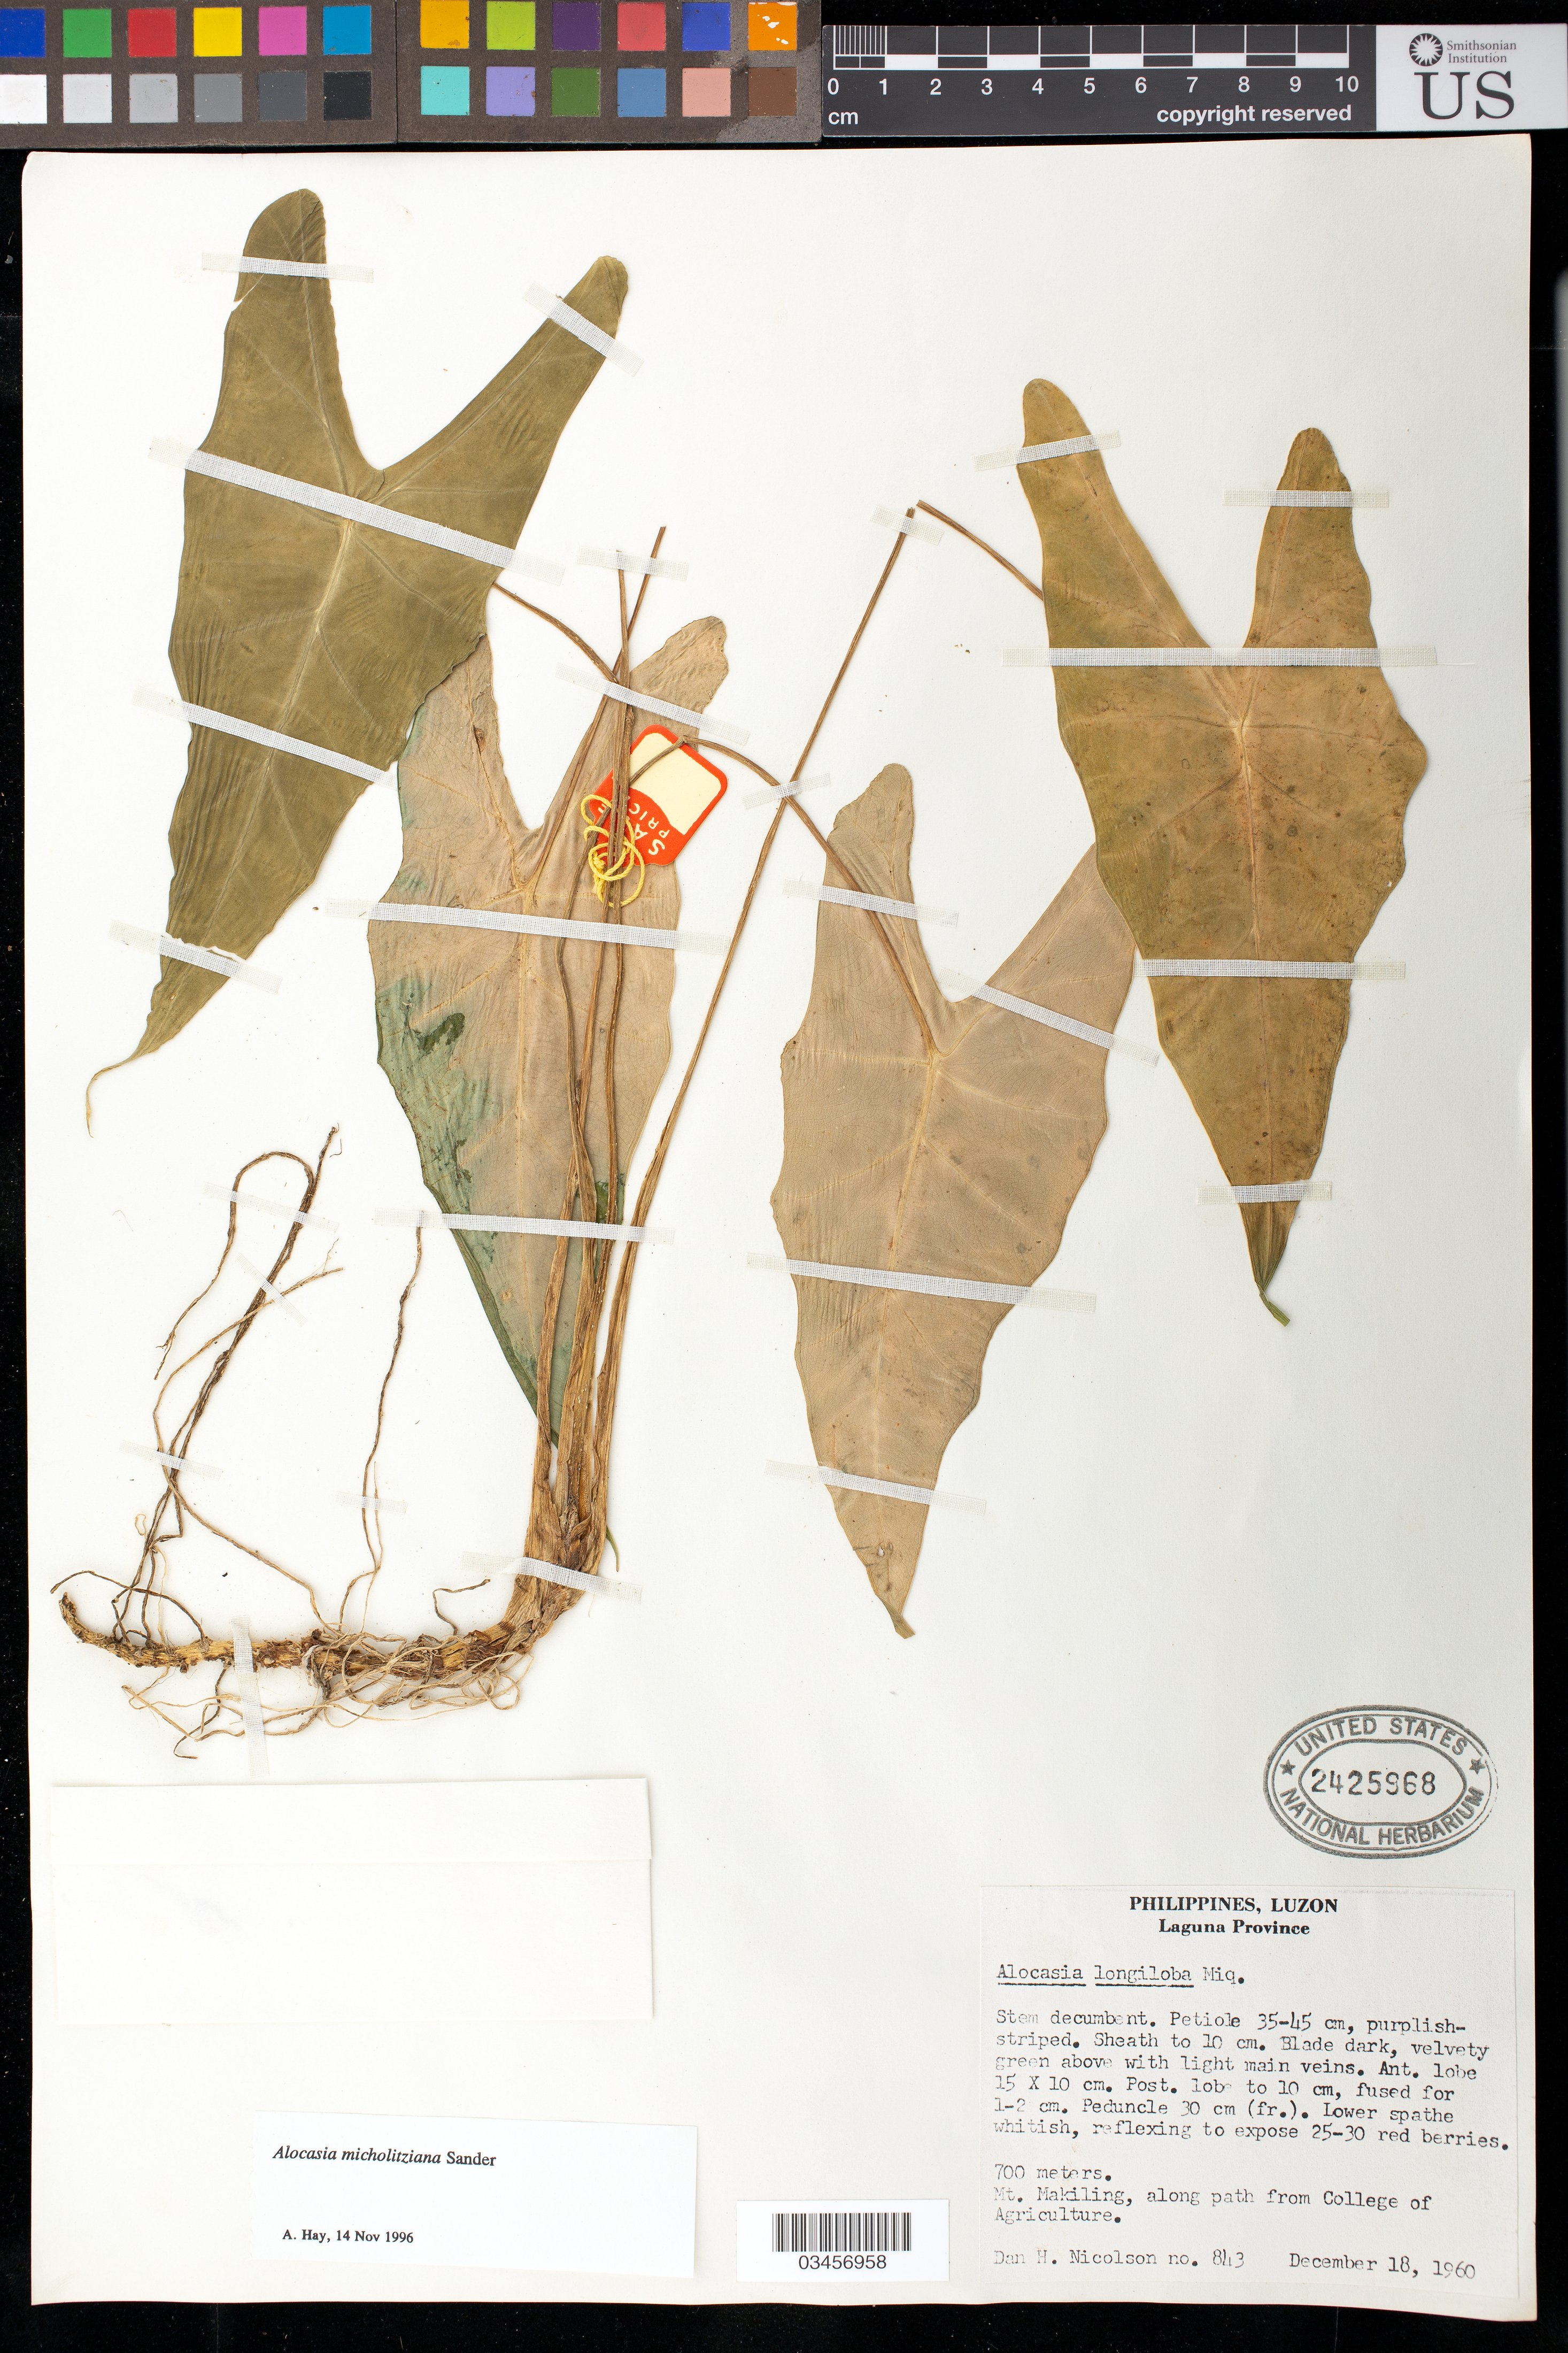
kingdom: Plantae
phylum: Tracheophyta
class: Liliopsida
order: Alismatales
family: Araceae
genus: Alocasia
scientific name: Alocasia micholitziana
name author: Sander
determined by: Hay, A.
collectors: D. H. Nicolson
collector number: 843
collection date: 1960-12-18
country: Philippines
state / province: Calabarzon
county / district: Laguna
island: Luzon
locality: Mt. Makiling, along path from College of Agriculture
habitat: Along path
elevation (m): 700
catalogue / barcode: US 2425968